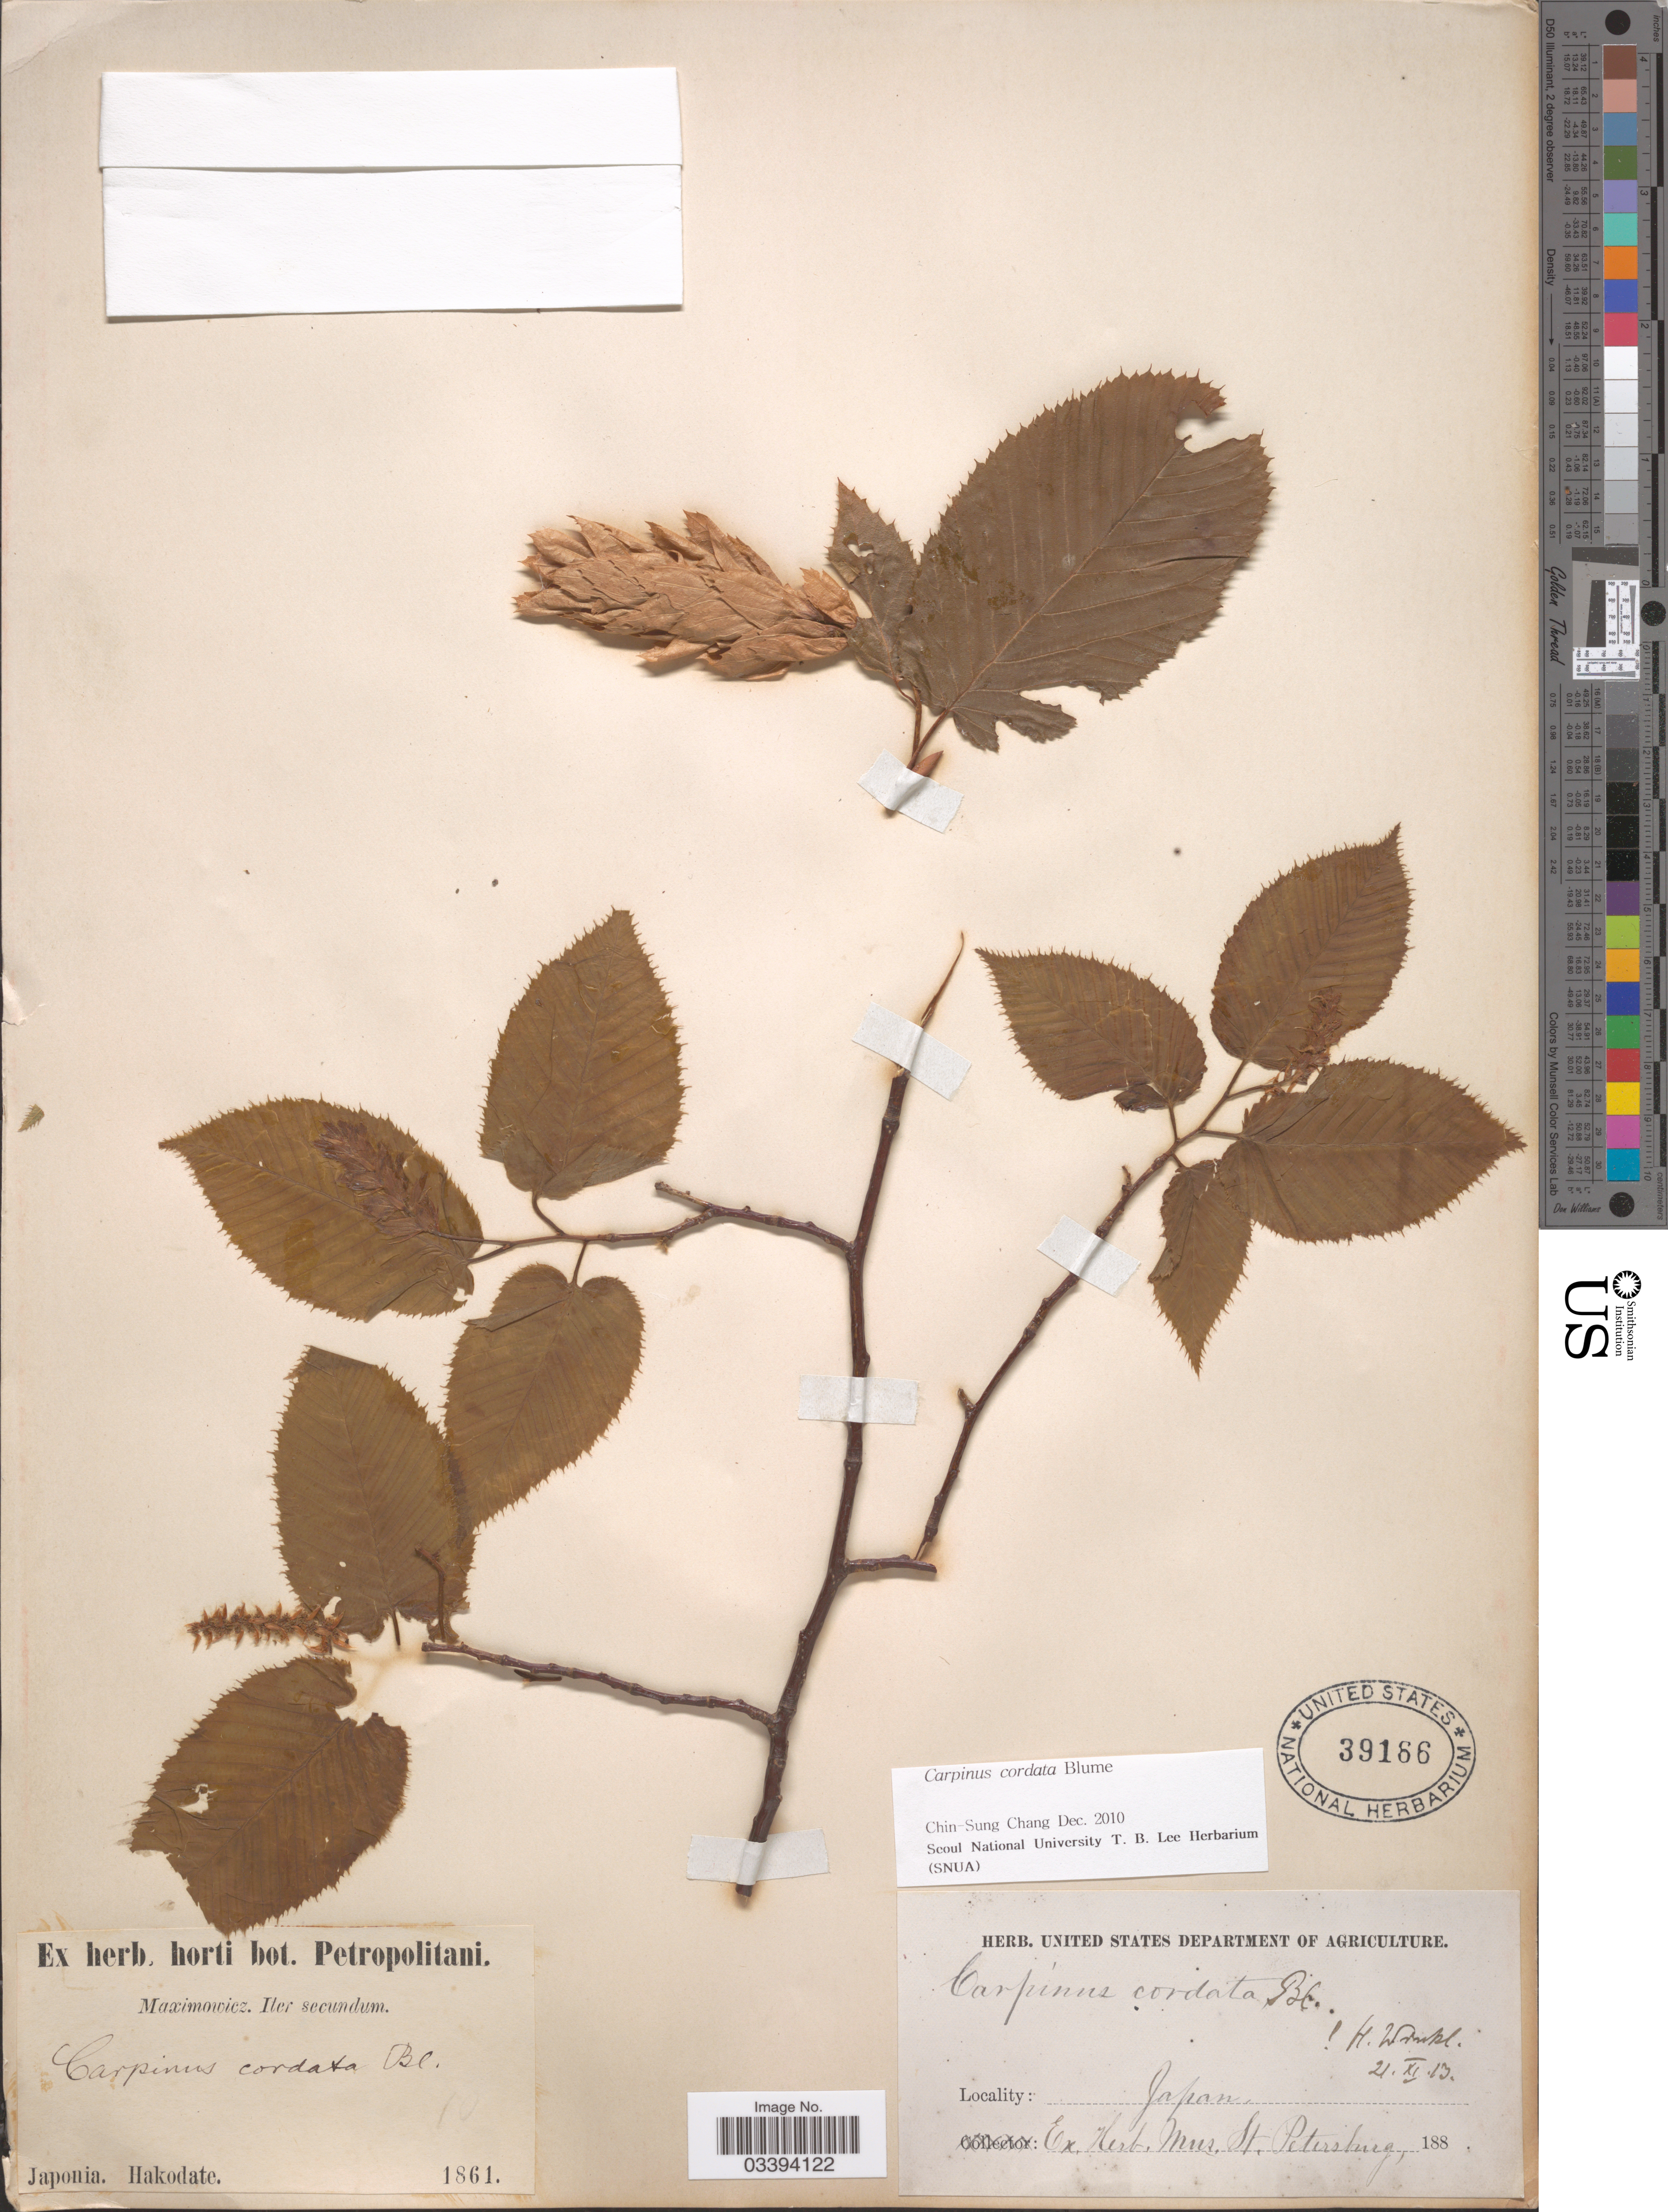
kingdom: Plantae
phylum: Tracheophyta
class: Magnoliopsida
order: Fagales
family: Betulaceae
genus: Carpinus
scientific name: Carpinus cordata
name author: Blume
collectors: -. Maximowicz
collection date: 1861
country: Japan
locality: Hakodate.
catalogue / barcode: US 39166